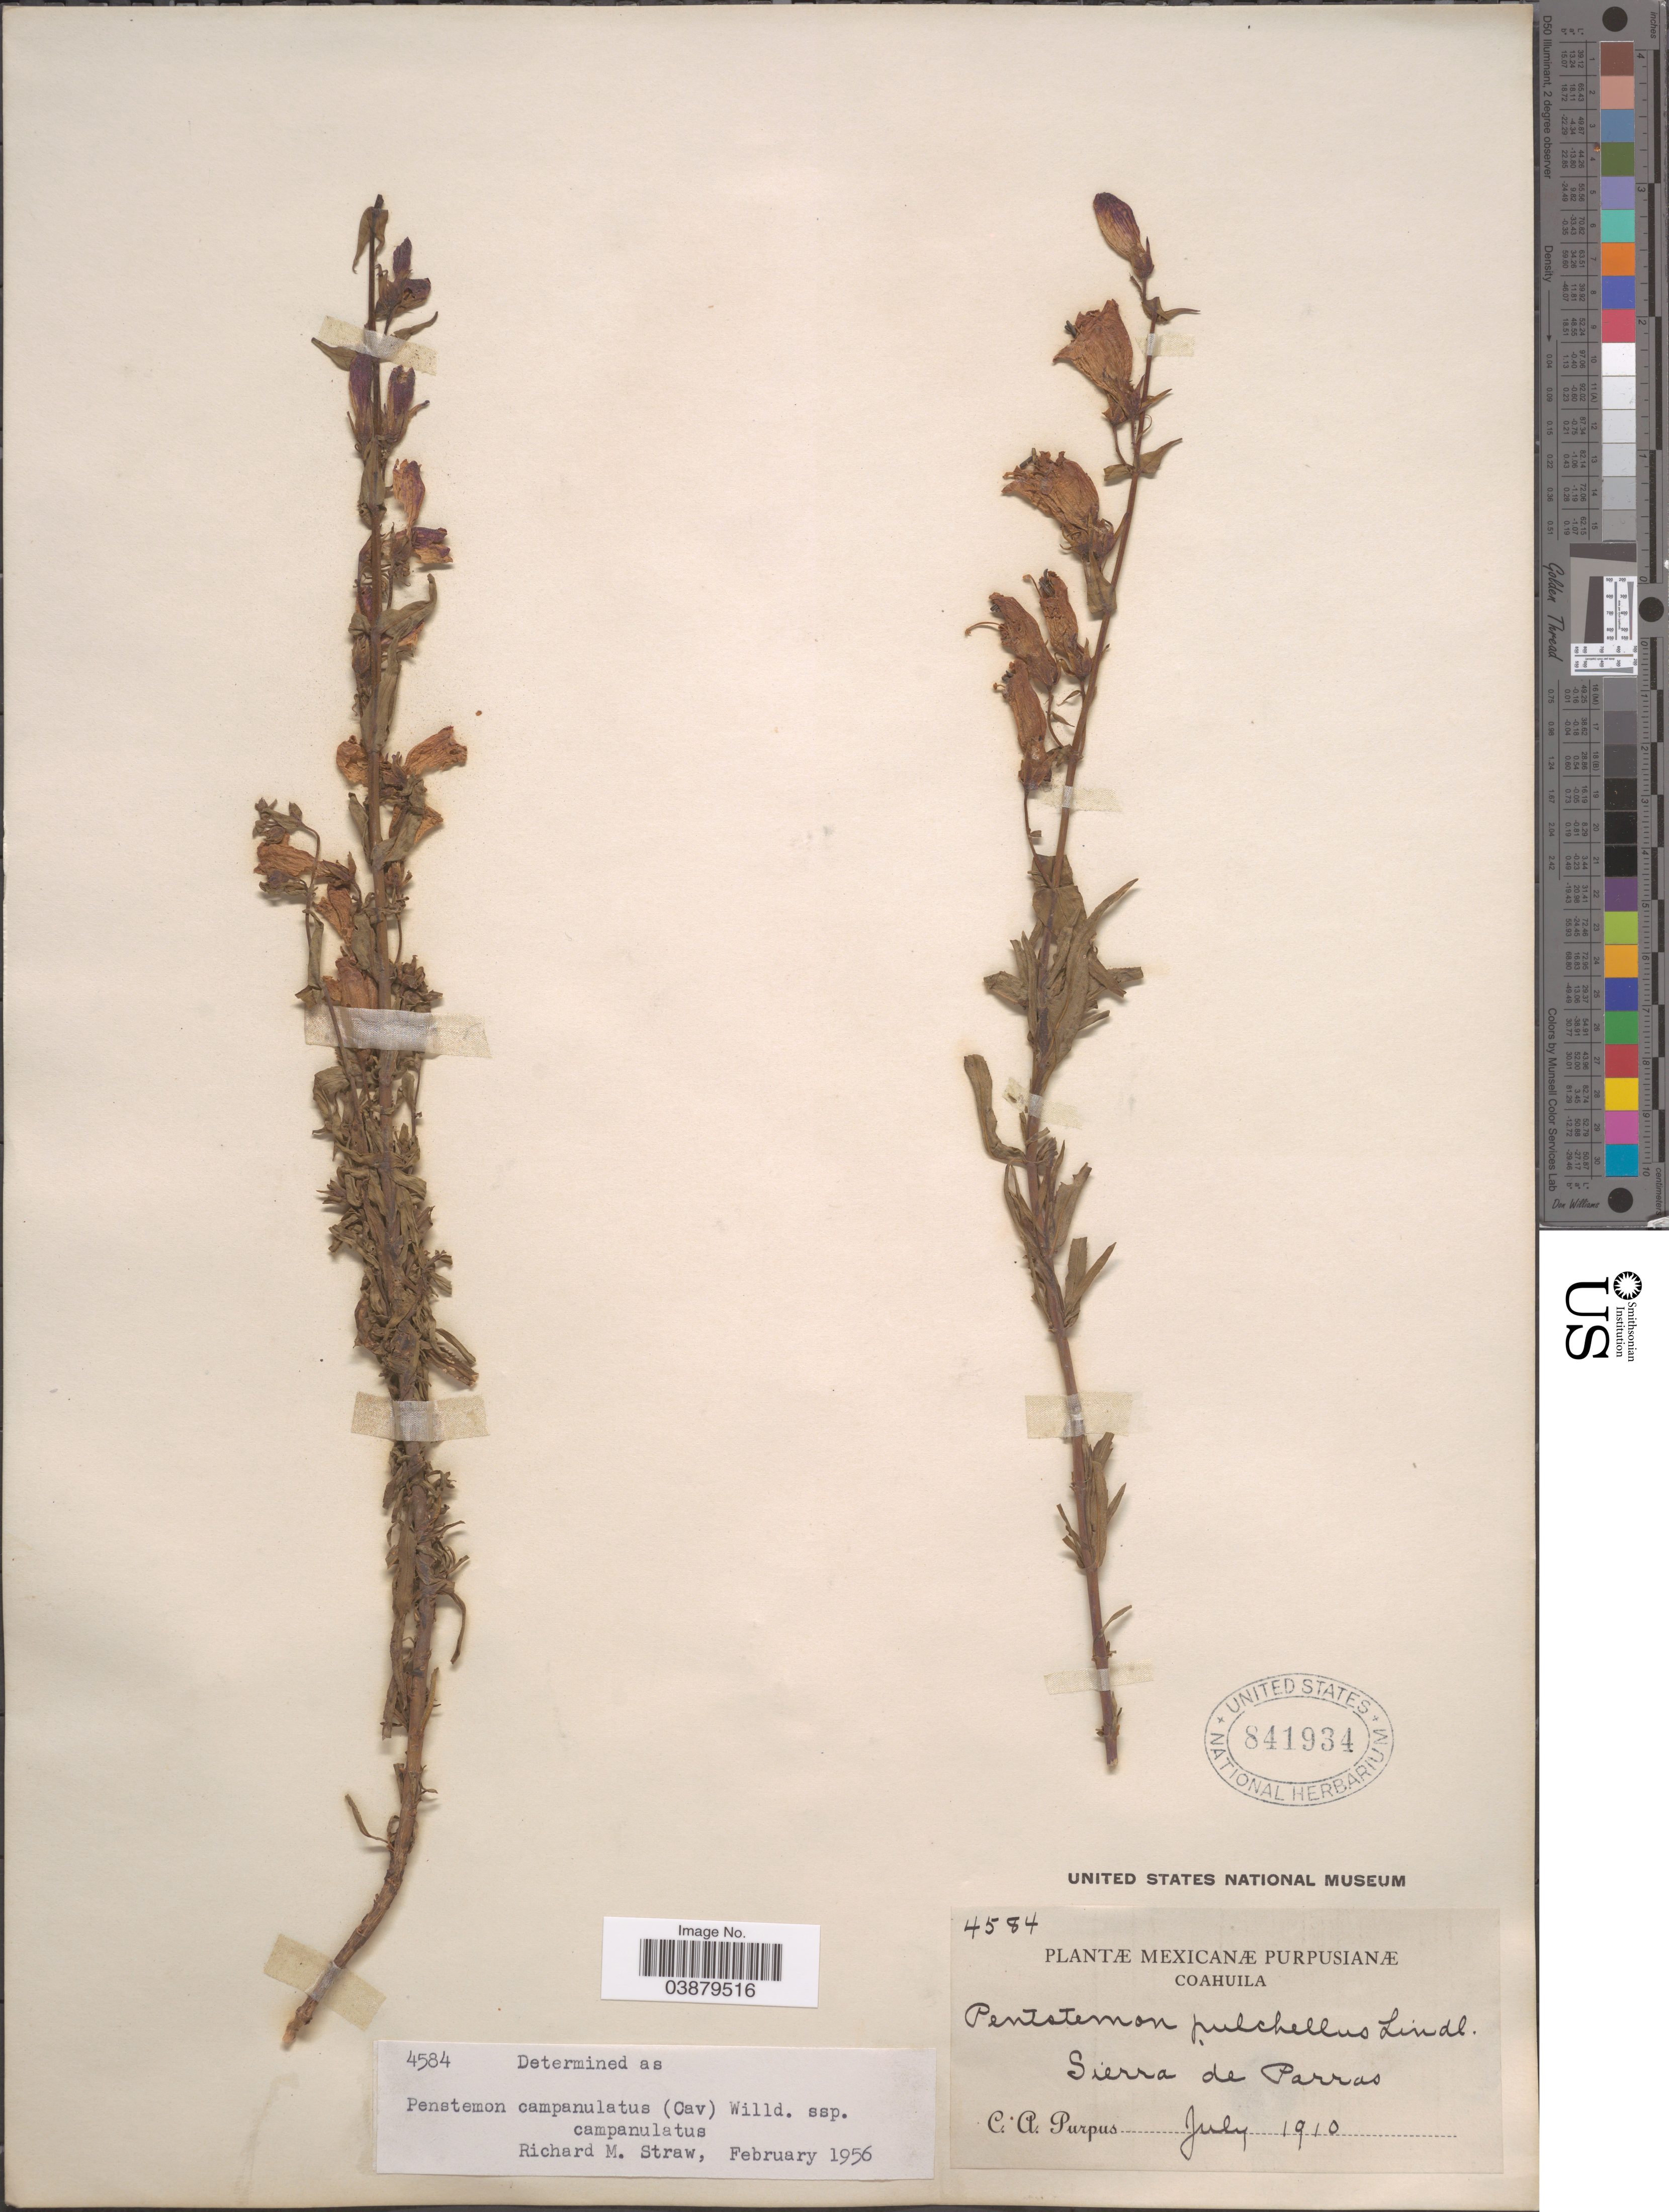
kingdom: Plantae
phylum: Tracheophyta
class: Magnoliopsida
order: Lamiales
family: Plantaginaceae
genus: Penstemon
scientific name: Penstemon campanulatus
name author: (Cav.) Willd.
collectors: C. A. Purpus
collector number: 4584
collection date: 1910-07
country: Mexico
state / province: Coahuila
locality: Sierra de Parras.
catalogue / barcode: US 841934